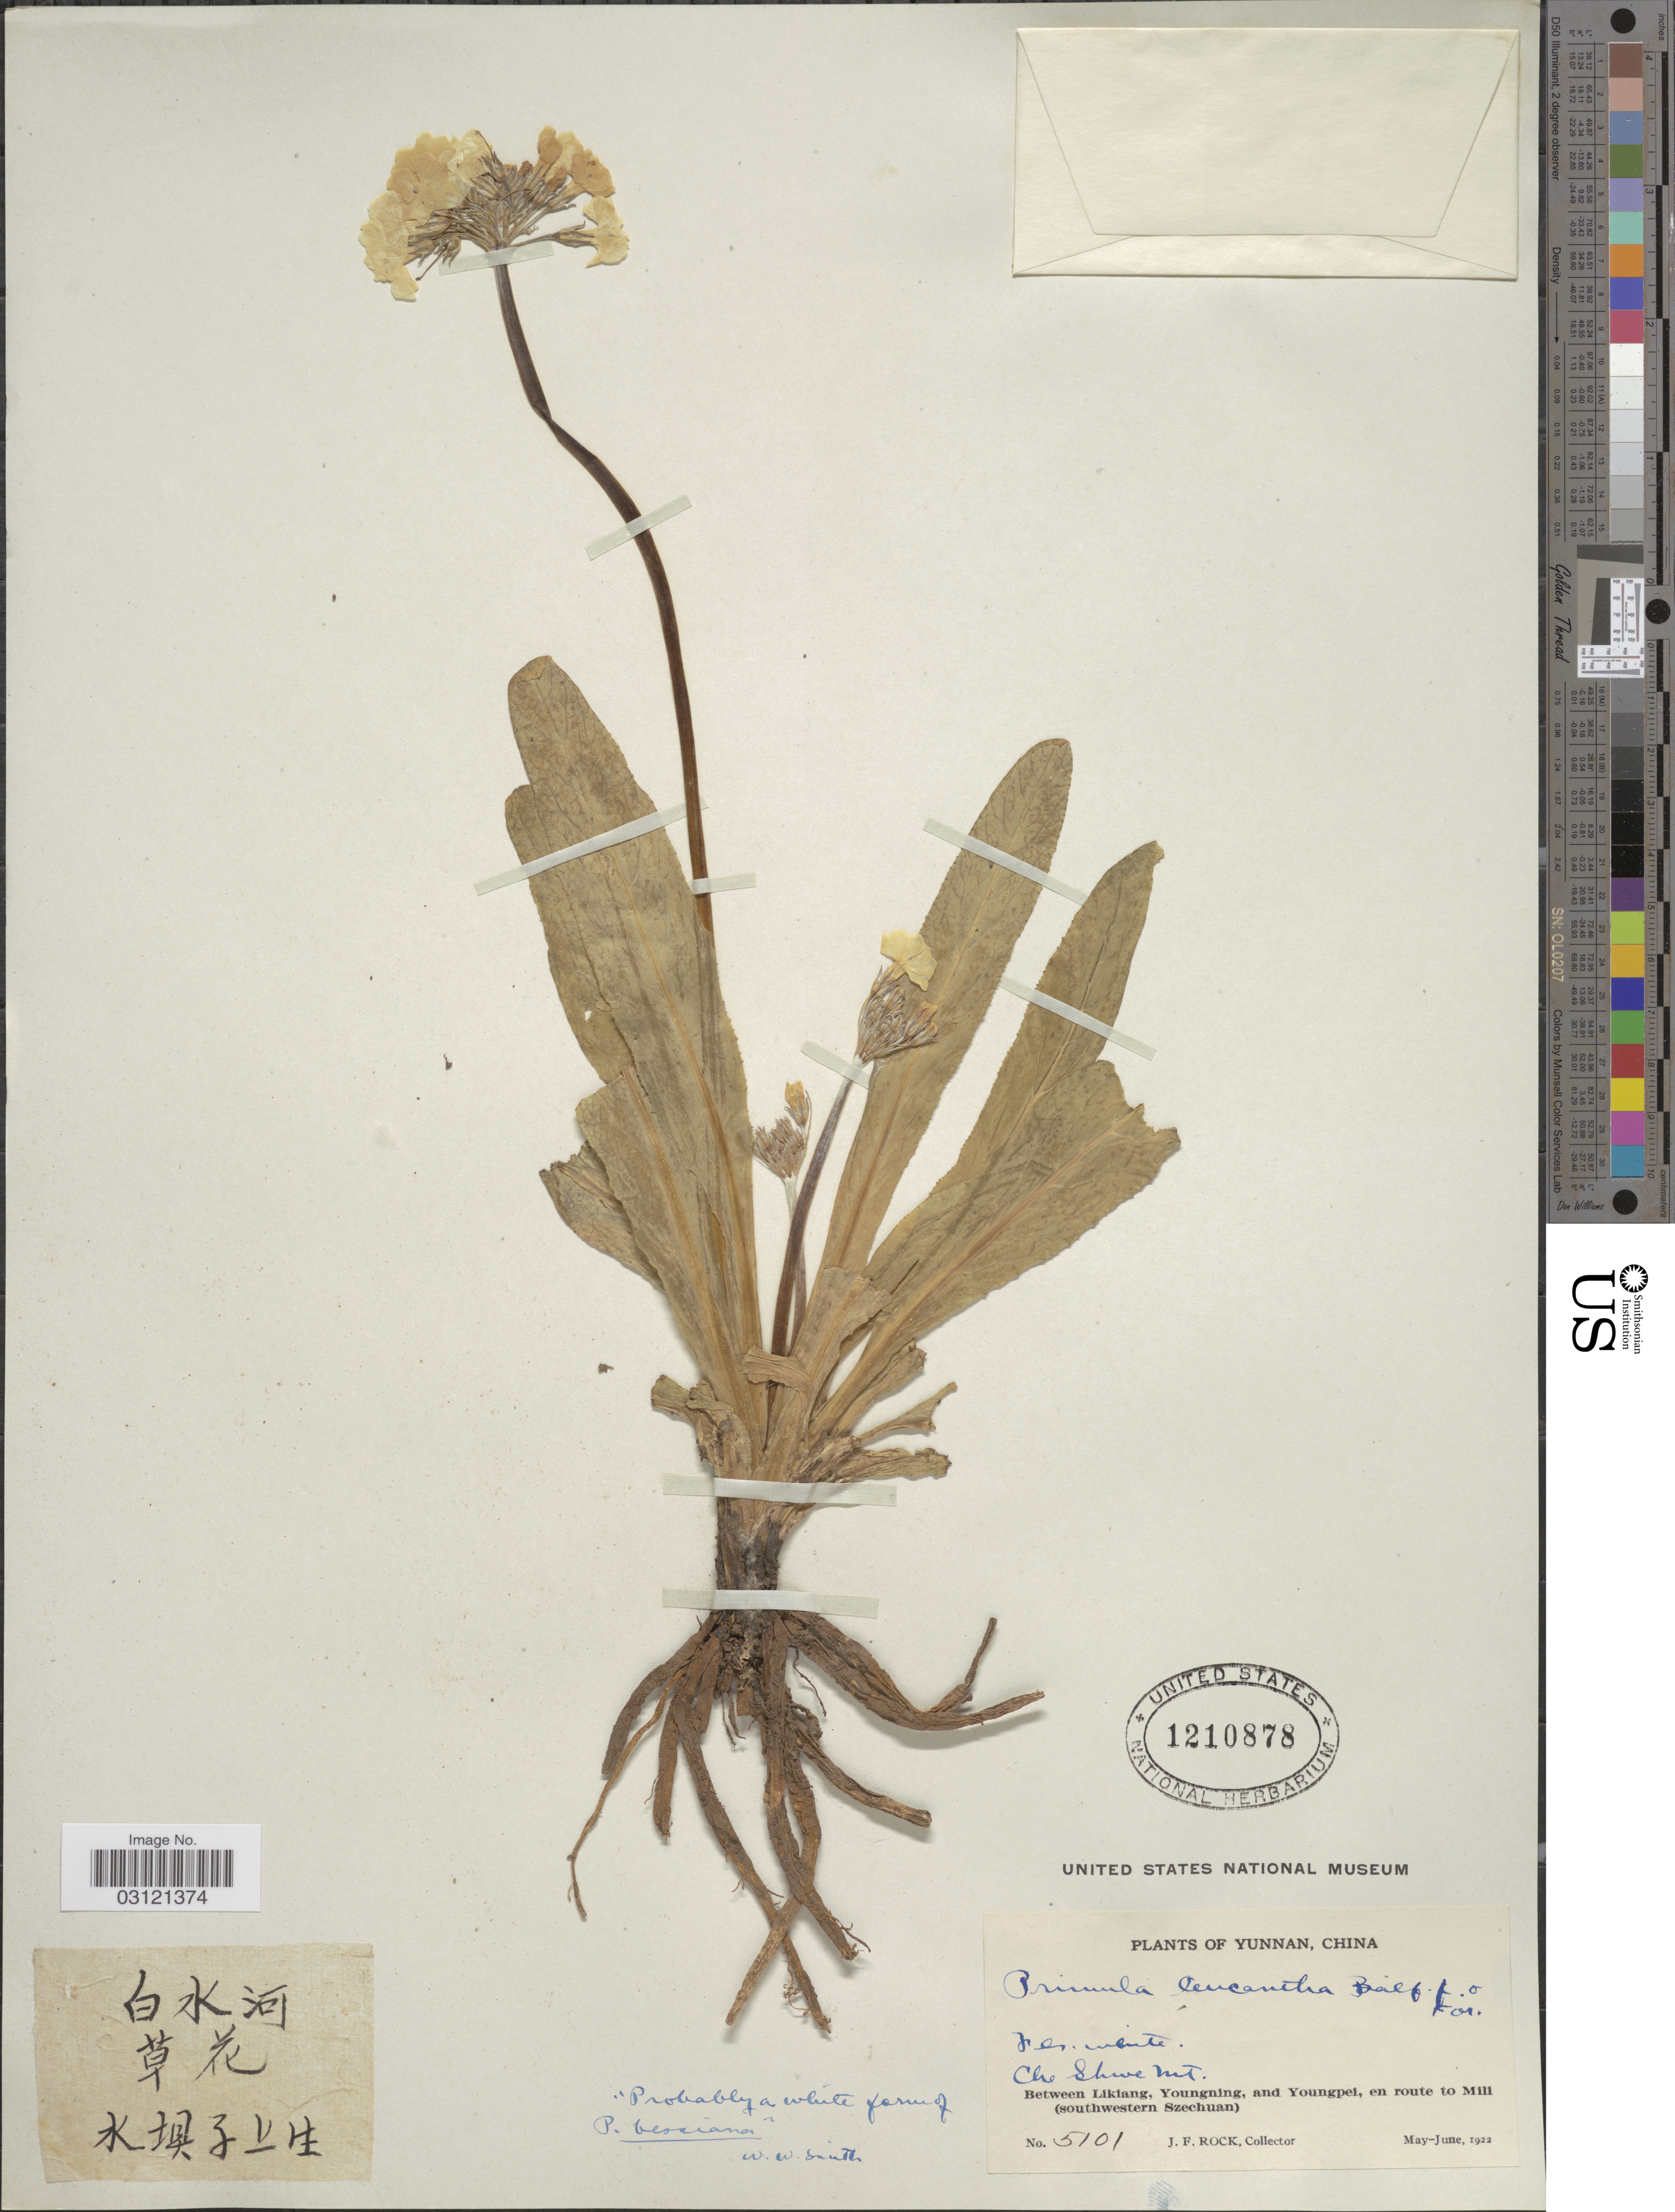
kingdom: Plantae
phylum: Tracheophyta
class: Magnoliopsida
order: Ericales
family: Primulaceae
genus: Primula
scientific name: Primula leucantha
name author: Balf. f. & Forrest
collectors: J. Rock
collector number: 5101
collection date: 1922-05/1922-06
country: China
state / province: Yunnan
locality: Che Shwe Mt. Between Likiang, Youngning, and Youngpei, en route to Mili (southwestern Szechuan).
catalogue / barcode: US 1210878